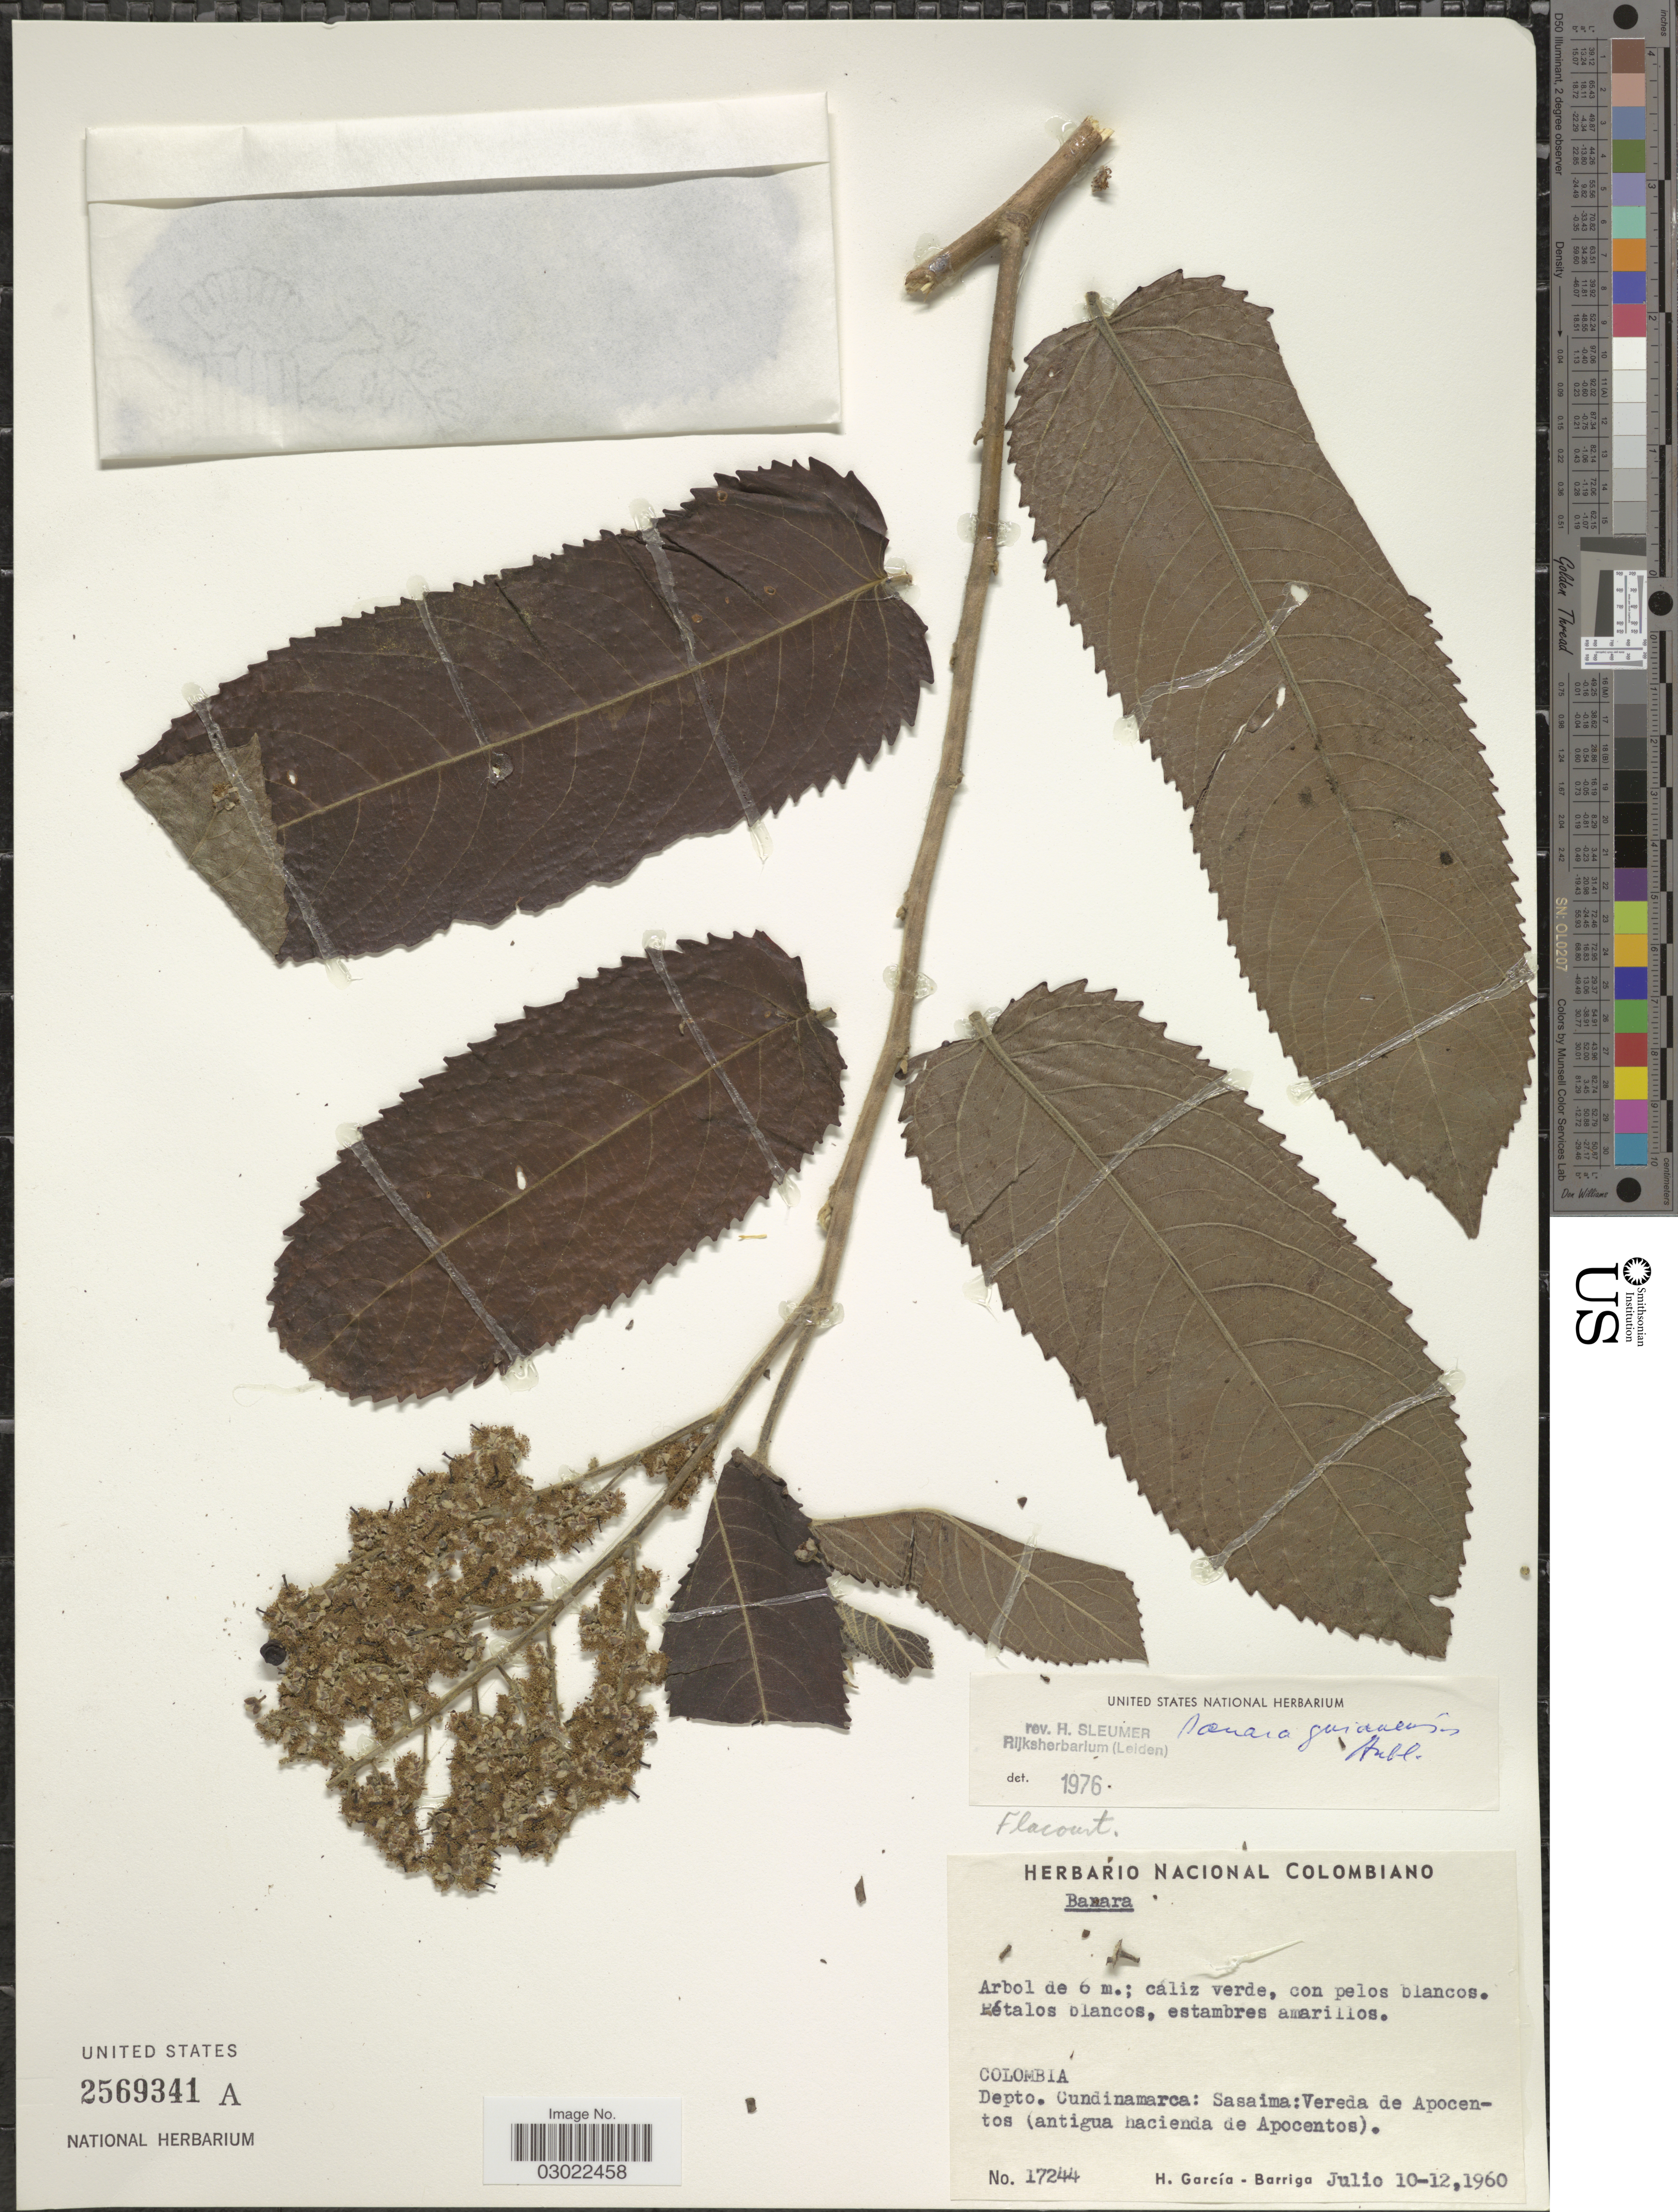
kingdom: Plantae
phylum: Tracheophyta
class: Magnoliopsida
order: Malpighiales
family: Salicaceae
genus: Banara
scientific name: Banara guianensis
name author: Aubl.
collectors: H. García Barriga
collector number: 17244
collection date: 1960-07-10/1960-07-12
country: Colombia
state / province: Cundinamarca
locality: Depto. Cundinamarca: Sasaima: Vereda de Apocentos (antigua hacienda de Apocentos).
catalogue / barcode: US 2569341A